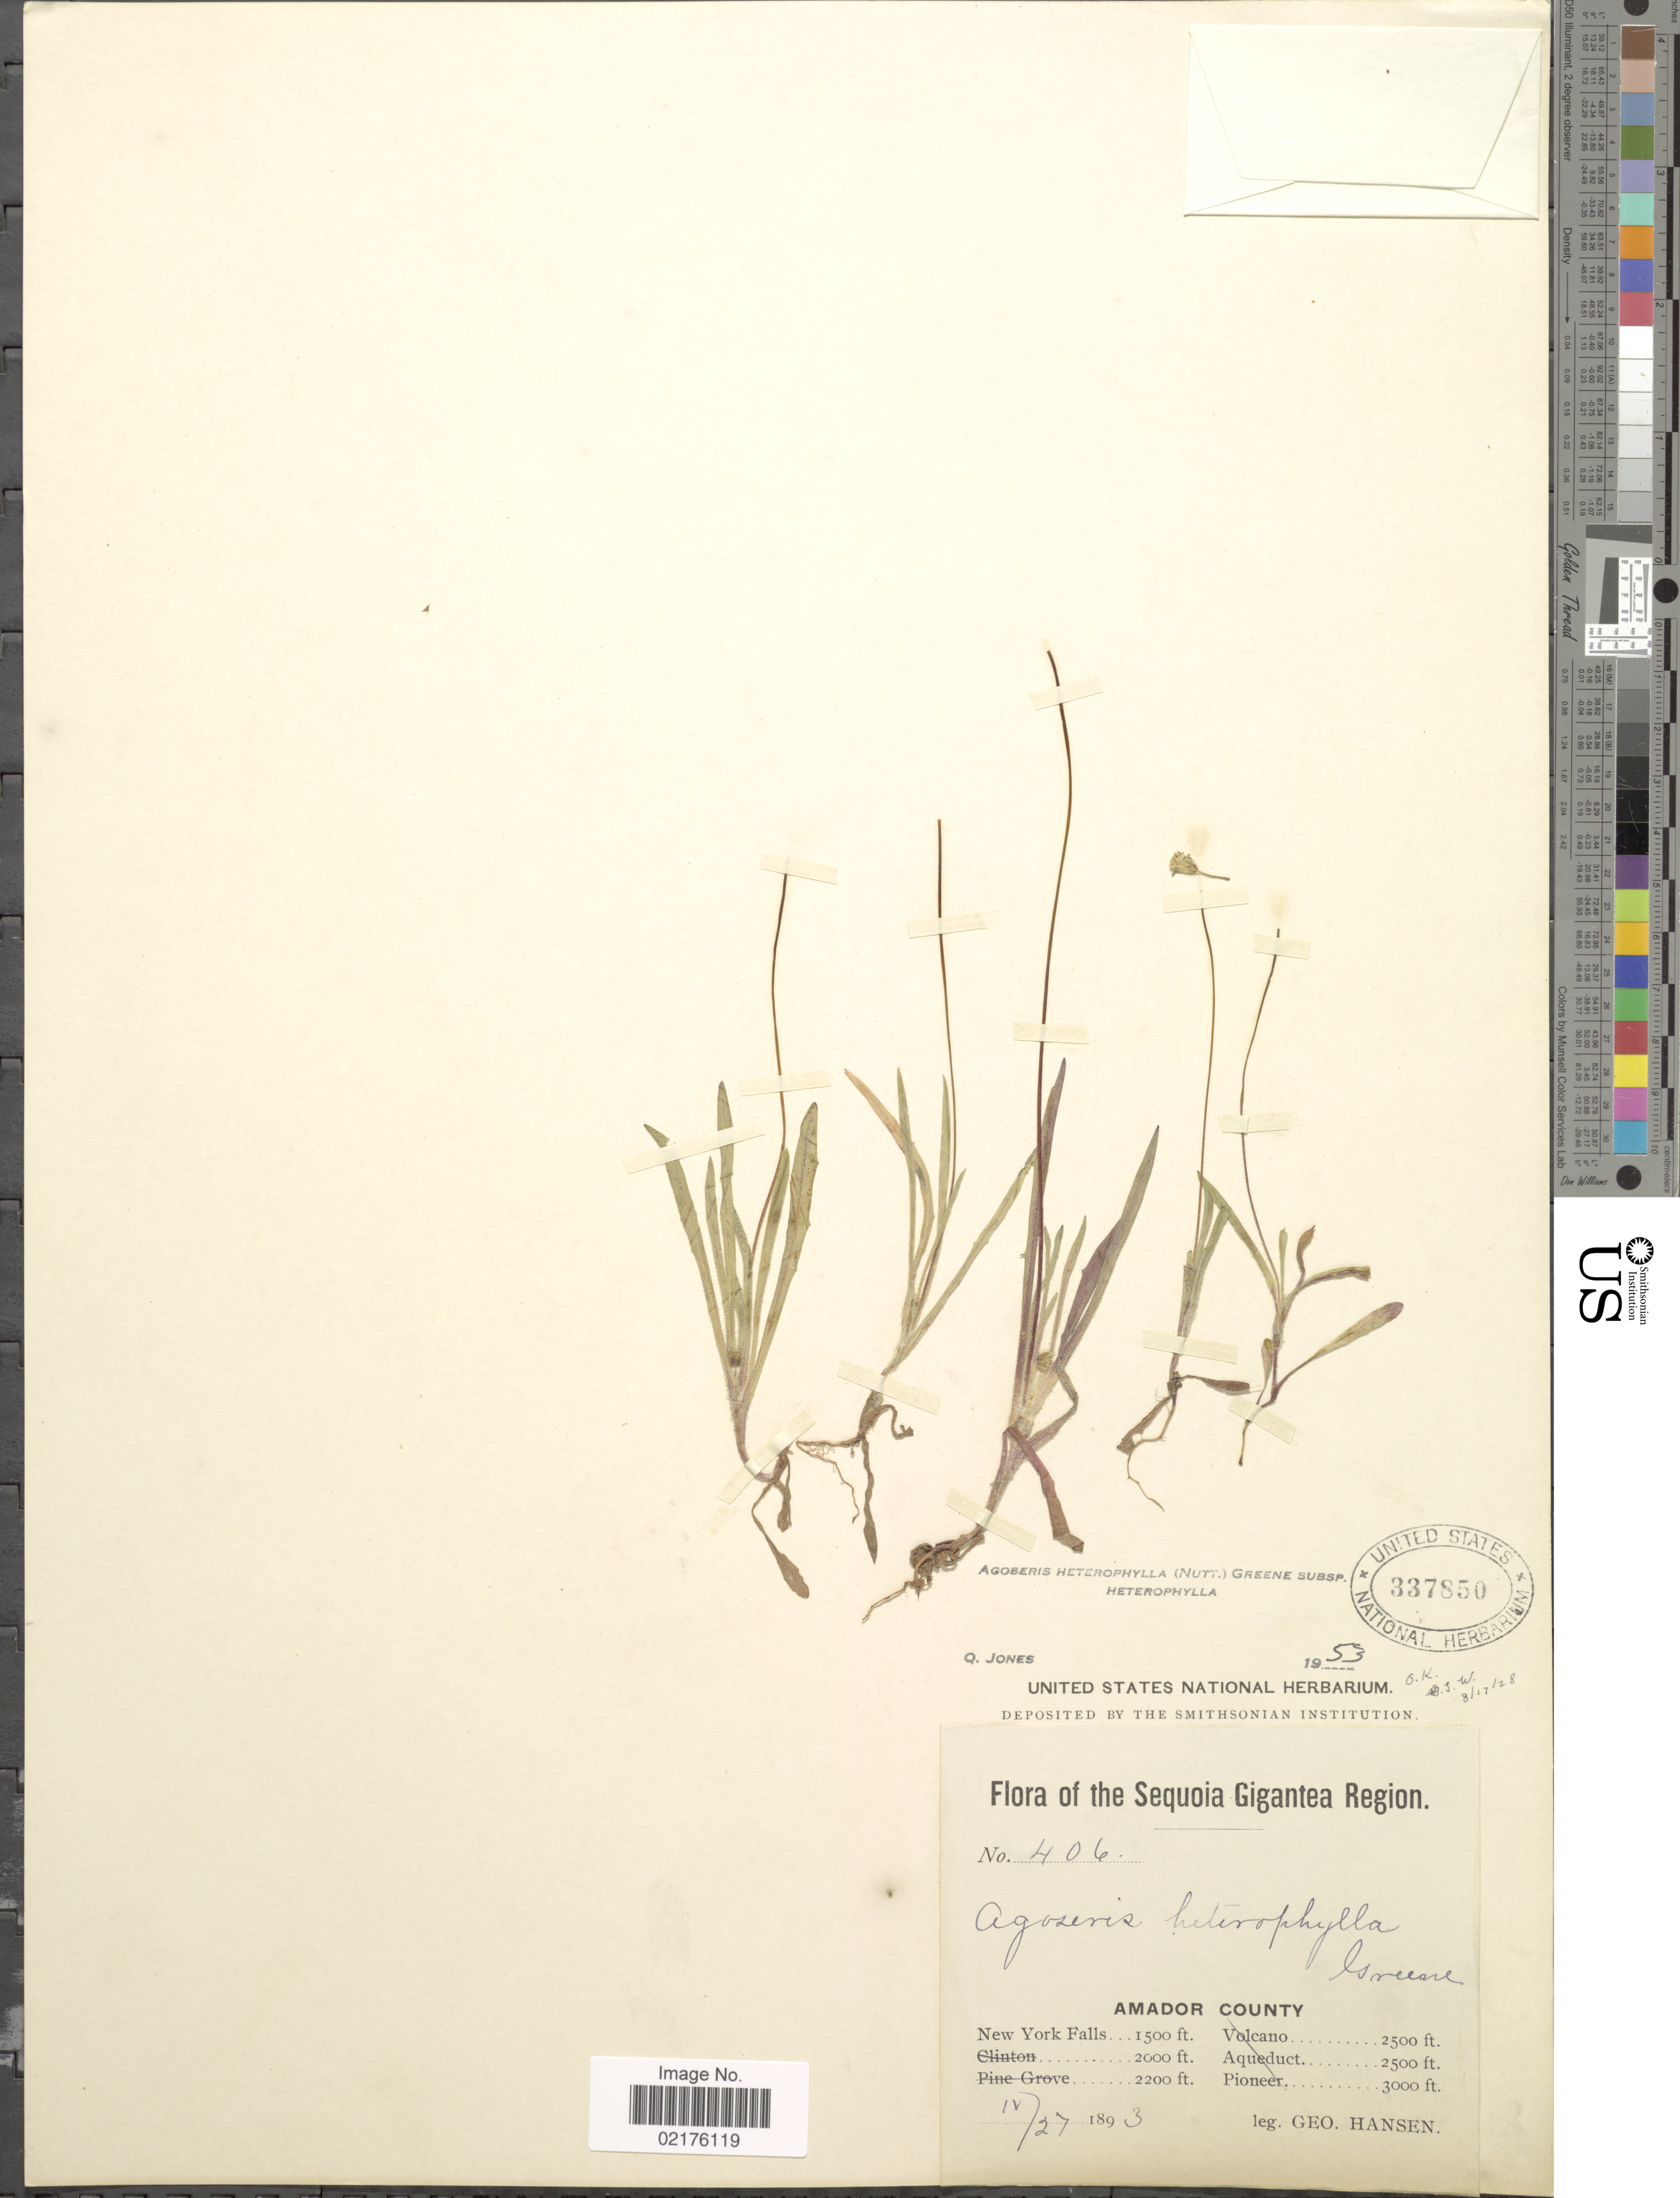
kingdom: Plantae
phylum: Tracheophyta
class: Magnoliopsida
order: Asterales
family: Asteraceae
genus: Agoseris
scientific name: Agoseris heterophylla subsp. heterophylla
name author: (Nutt.) Greene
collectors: G. Hansen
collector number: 406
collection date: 1893-04-27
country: United States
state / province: California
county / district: Amador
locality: The Sequoia Gigantea Region, Amador County, New York Falls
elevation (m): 457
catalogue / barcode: US 337850